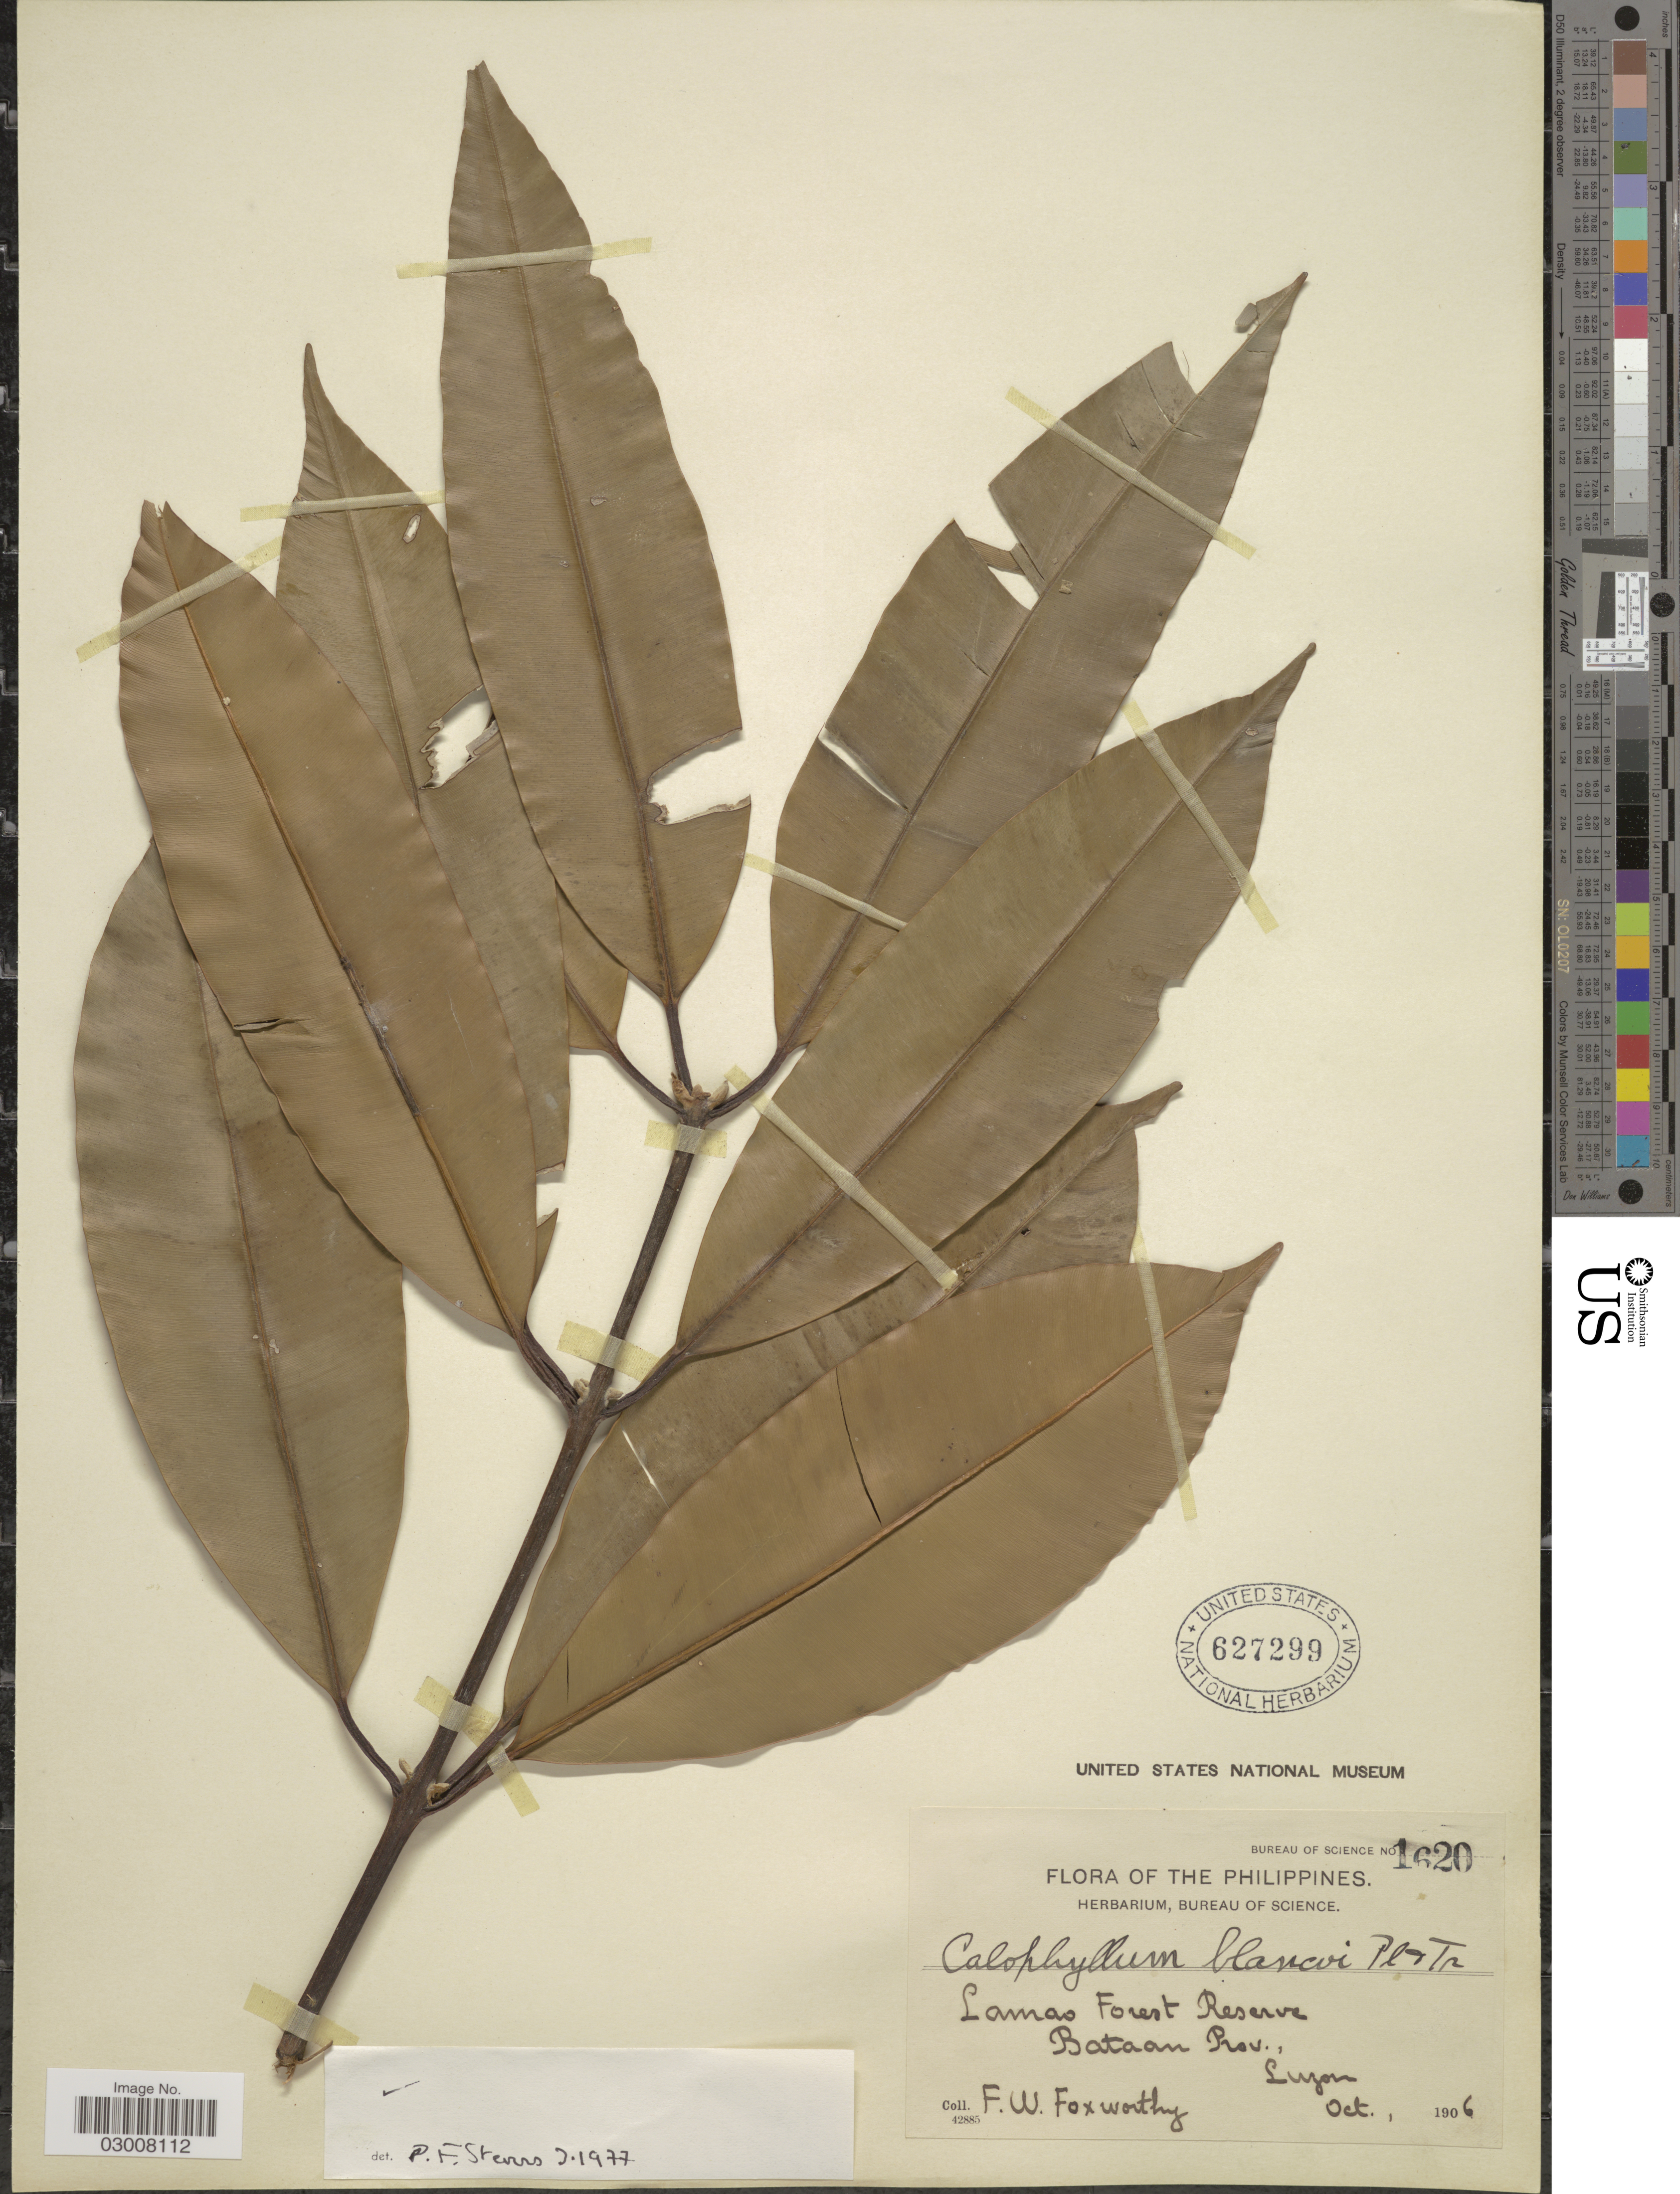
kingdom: Plantae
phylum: Tracheophyta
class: Magnoliopsida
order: Malpighiales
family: Calophyllaceae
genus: Calophyllum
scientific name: Calophyllum blancoi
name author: Planch. & Triana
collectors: F. W. Foxworthy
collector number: Bureau of Science 1620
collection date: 1906-10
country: Philippines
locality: Lamao Forest Reserve, Bataan Prov., Luzon.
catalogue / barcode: US 627299